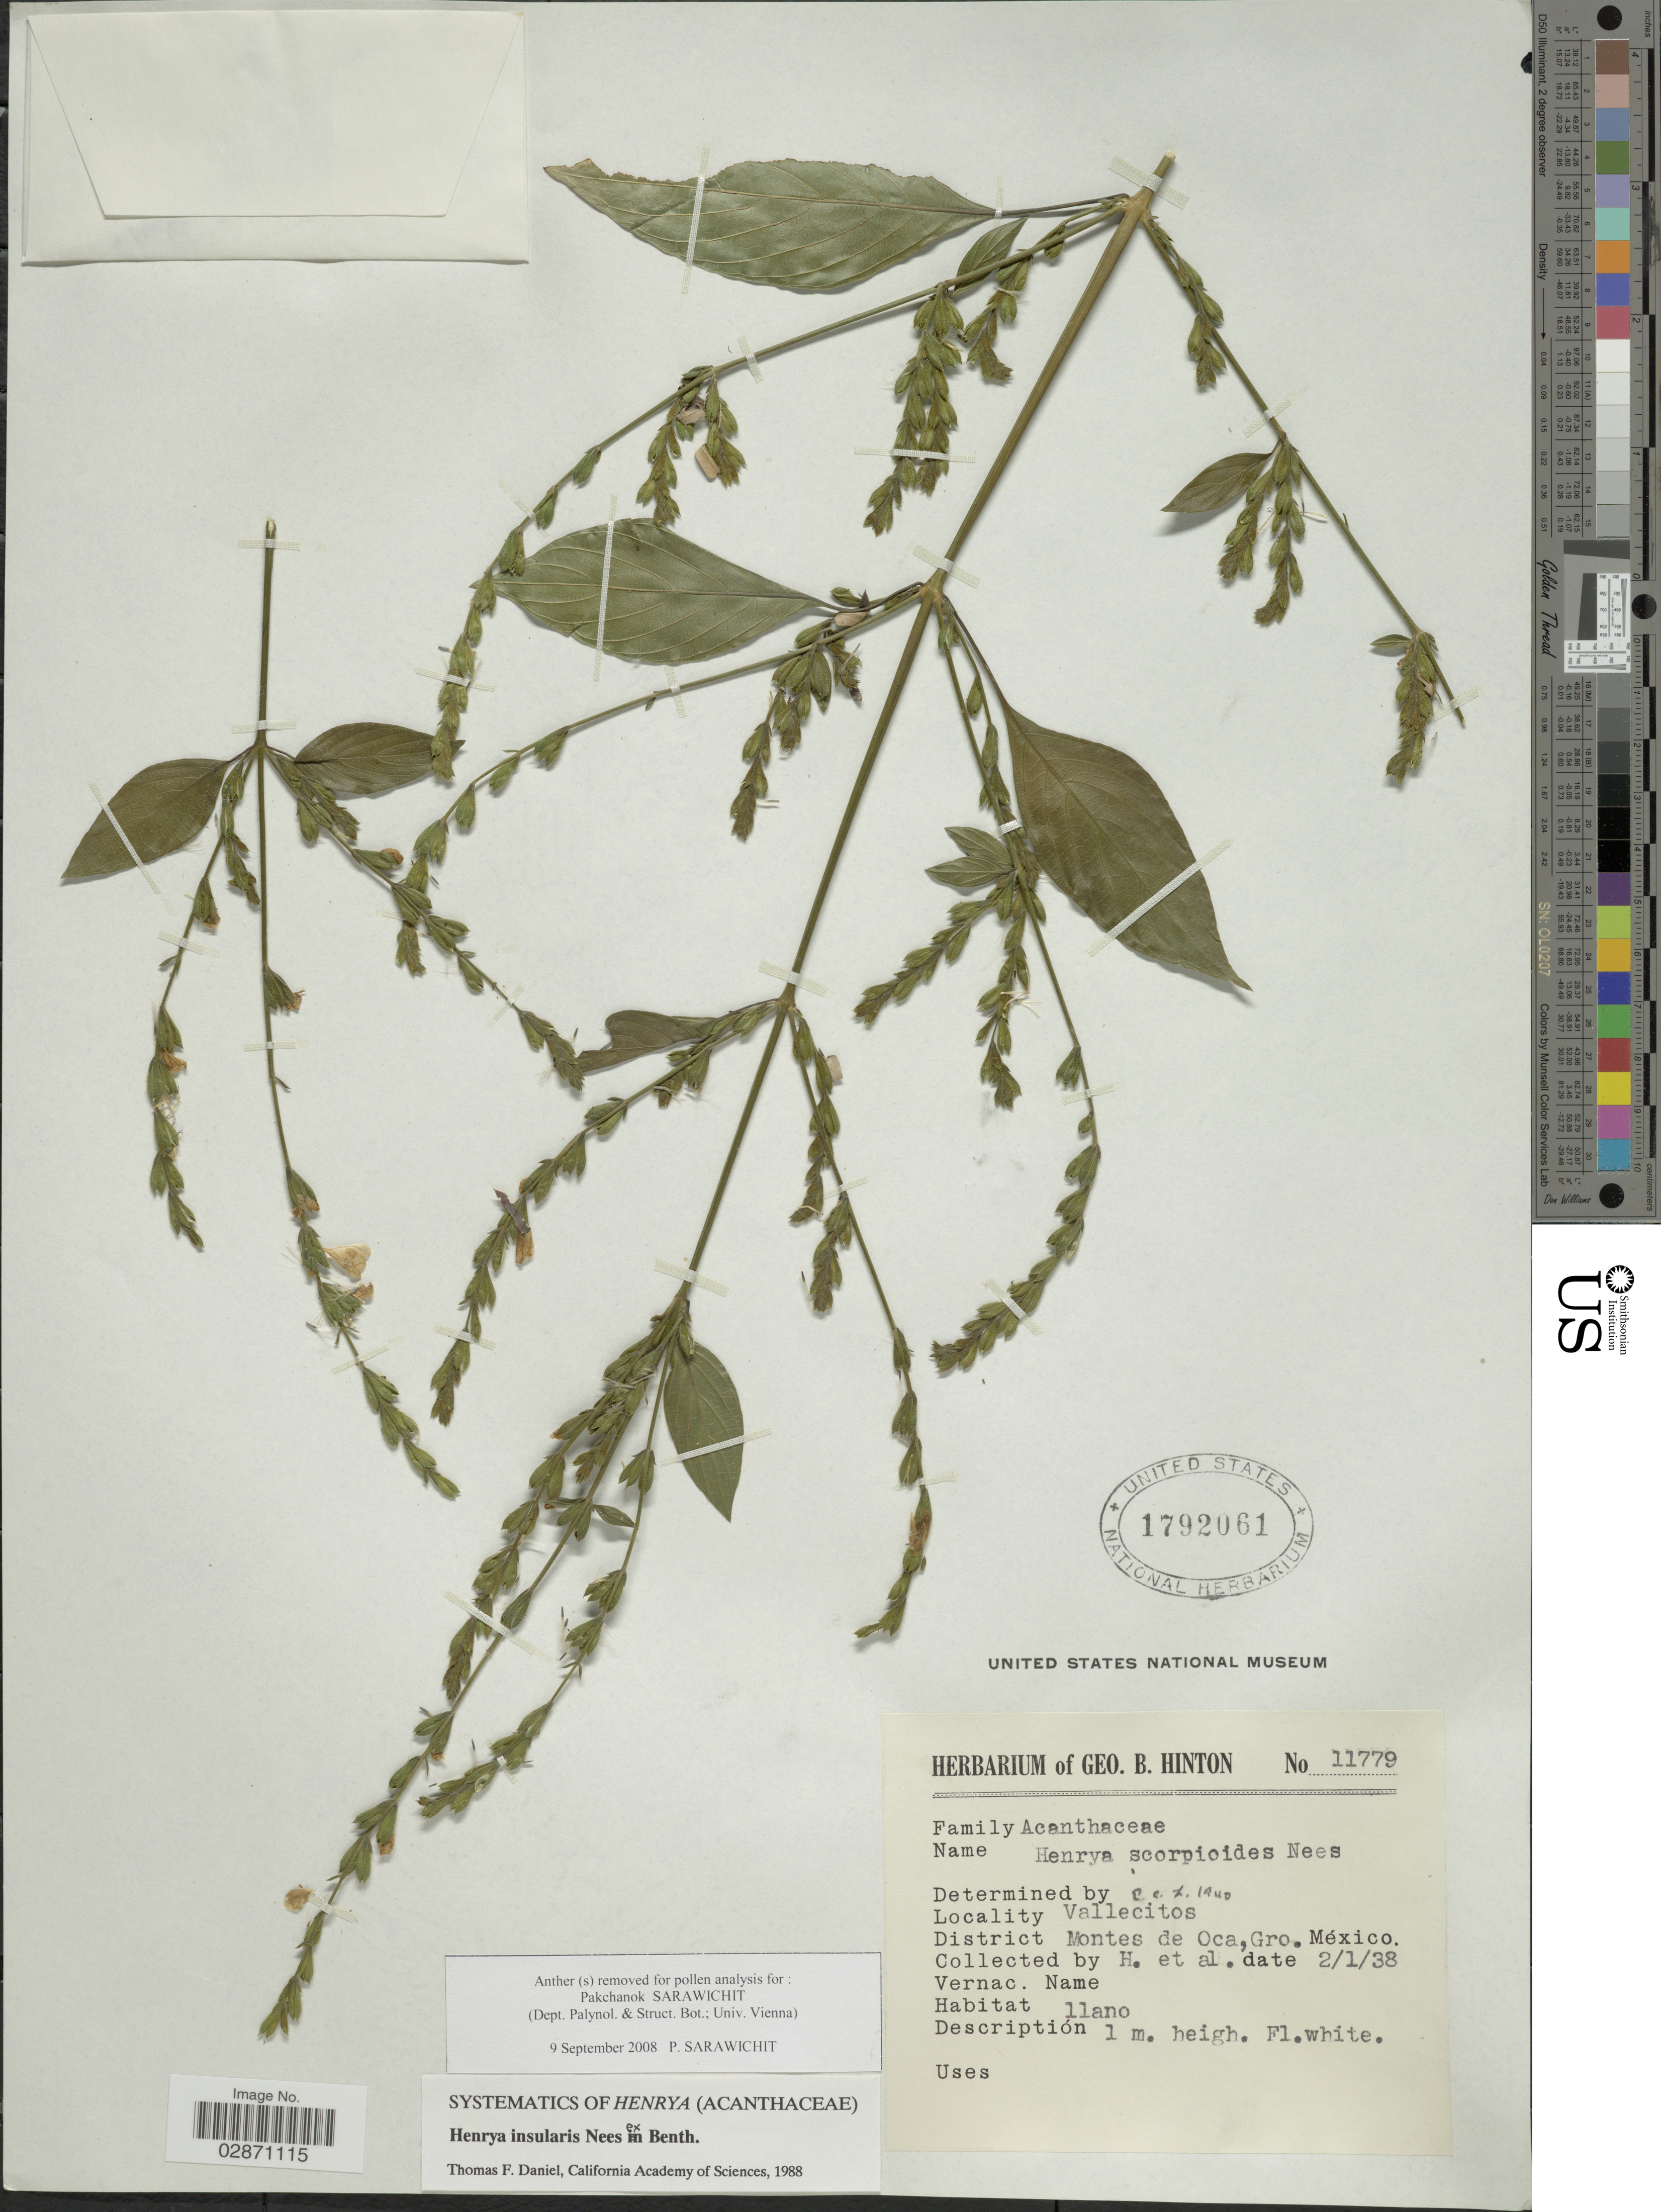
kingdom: Plantae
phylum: Tracheophyta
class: Magnoliopsida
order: Lamiales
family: Acanthaceae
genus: Henrya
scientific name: Henrya insularis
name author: Nees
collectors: G. B. Hinton & et al.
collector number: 11779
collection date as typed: Transcribed d/m/y: 2/1/38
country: Mexico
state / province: Guerrero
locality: Vallecitos, District Montes de Oca.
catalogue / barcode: US 1792061